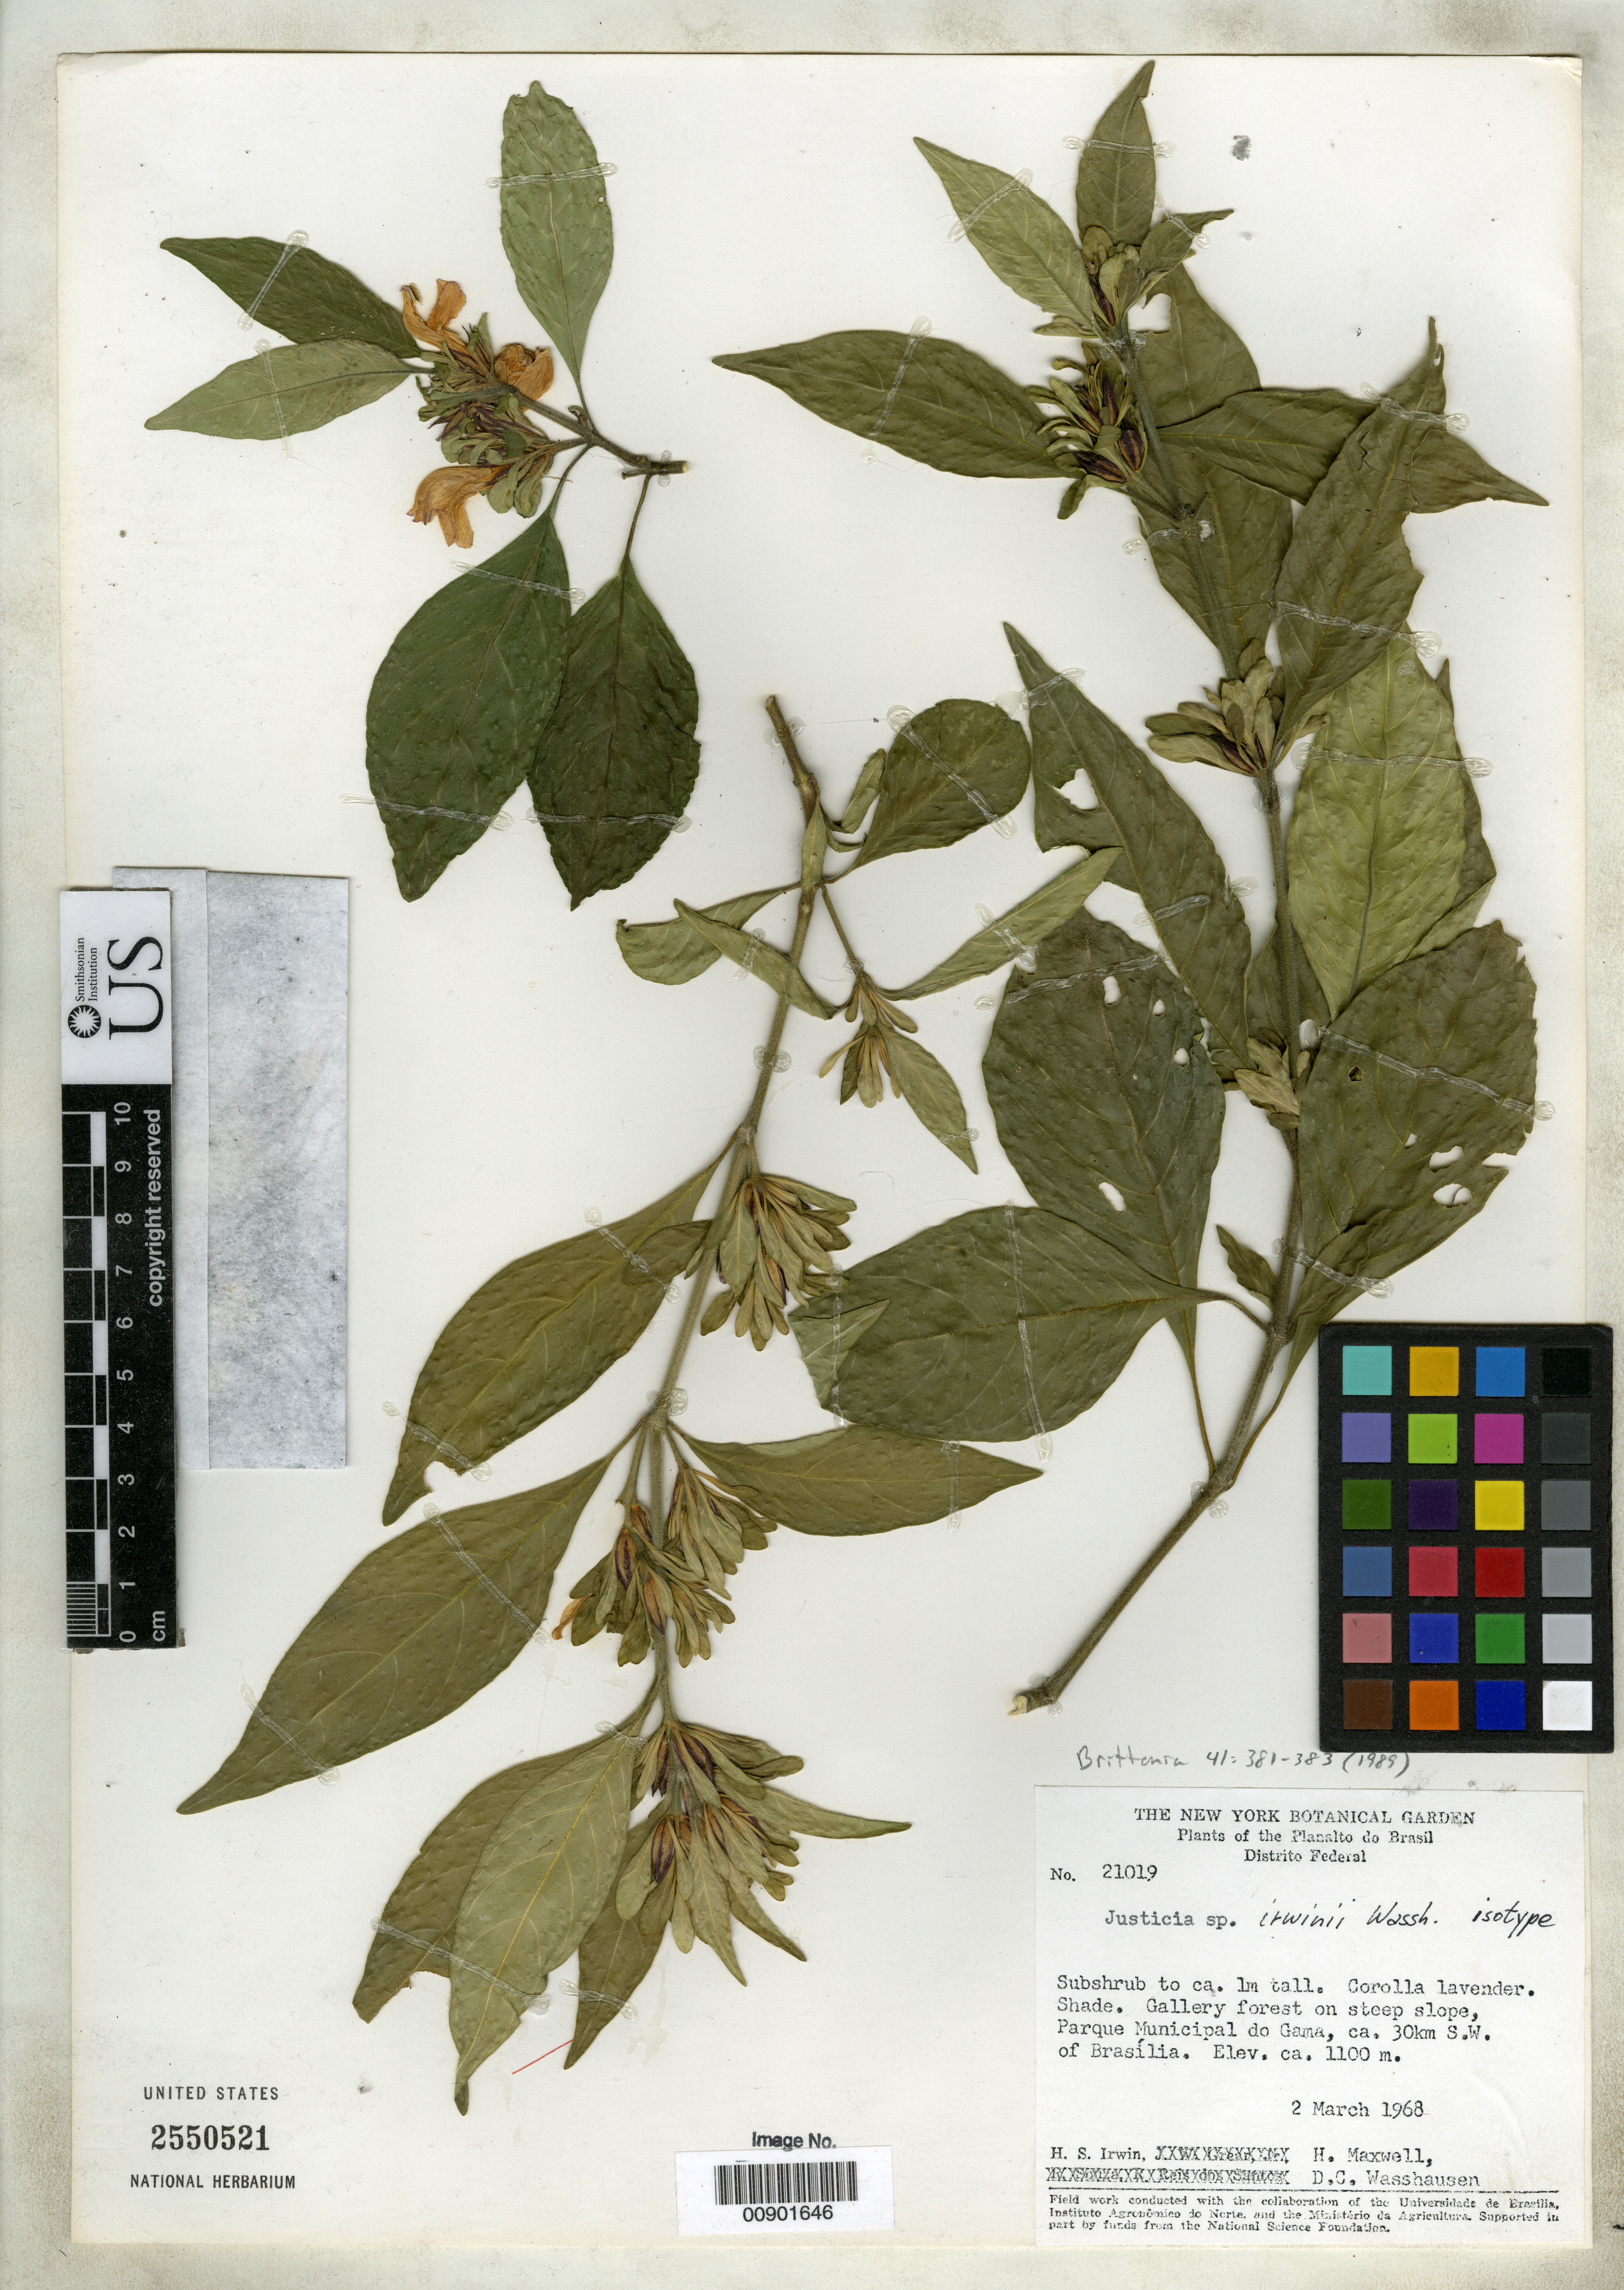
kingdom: Plantae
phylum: Tracheophyta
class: Magnoliopsida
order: Lamiales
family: Acanthaceae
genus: Justicia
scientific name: Justicia irwinii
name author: Wassh.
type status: Isotype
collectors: H. Irwin, H. Maxwell & D. C. Wasshausen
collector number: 21019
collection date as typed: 02 Mar 1968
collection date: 1968-03-02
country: Brazil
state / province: Distrito Federal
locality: Parque Municipal do Gama, ca. 30 km S.W. of Brasília.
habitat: Gallery forest on steep slope.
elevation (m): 1100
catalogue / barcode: US 2550521